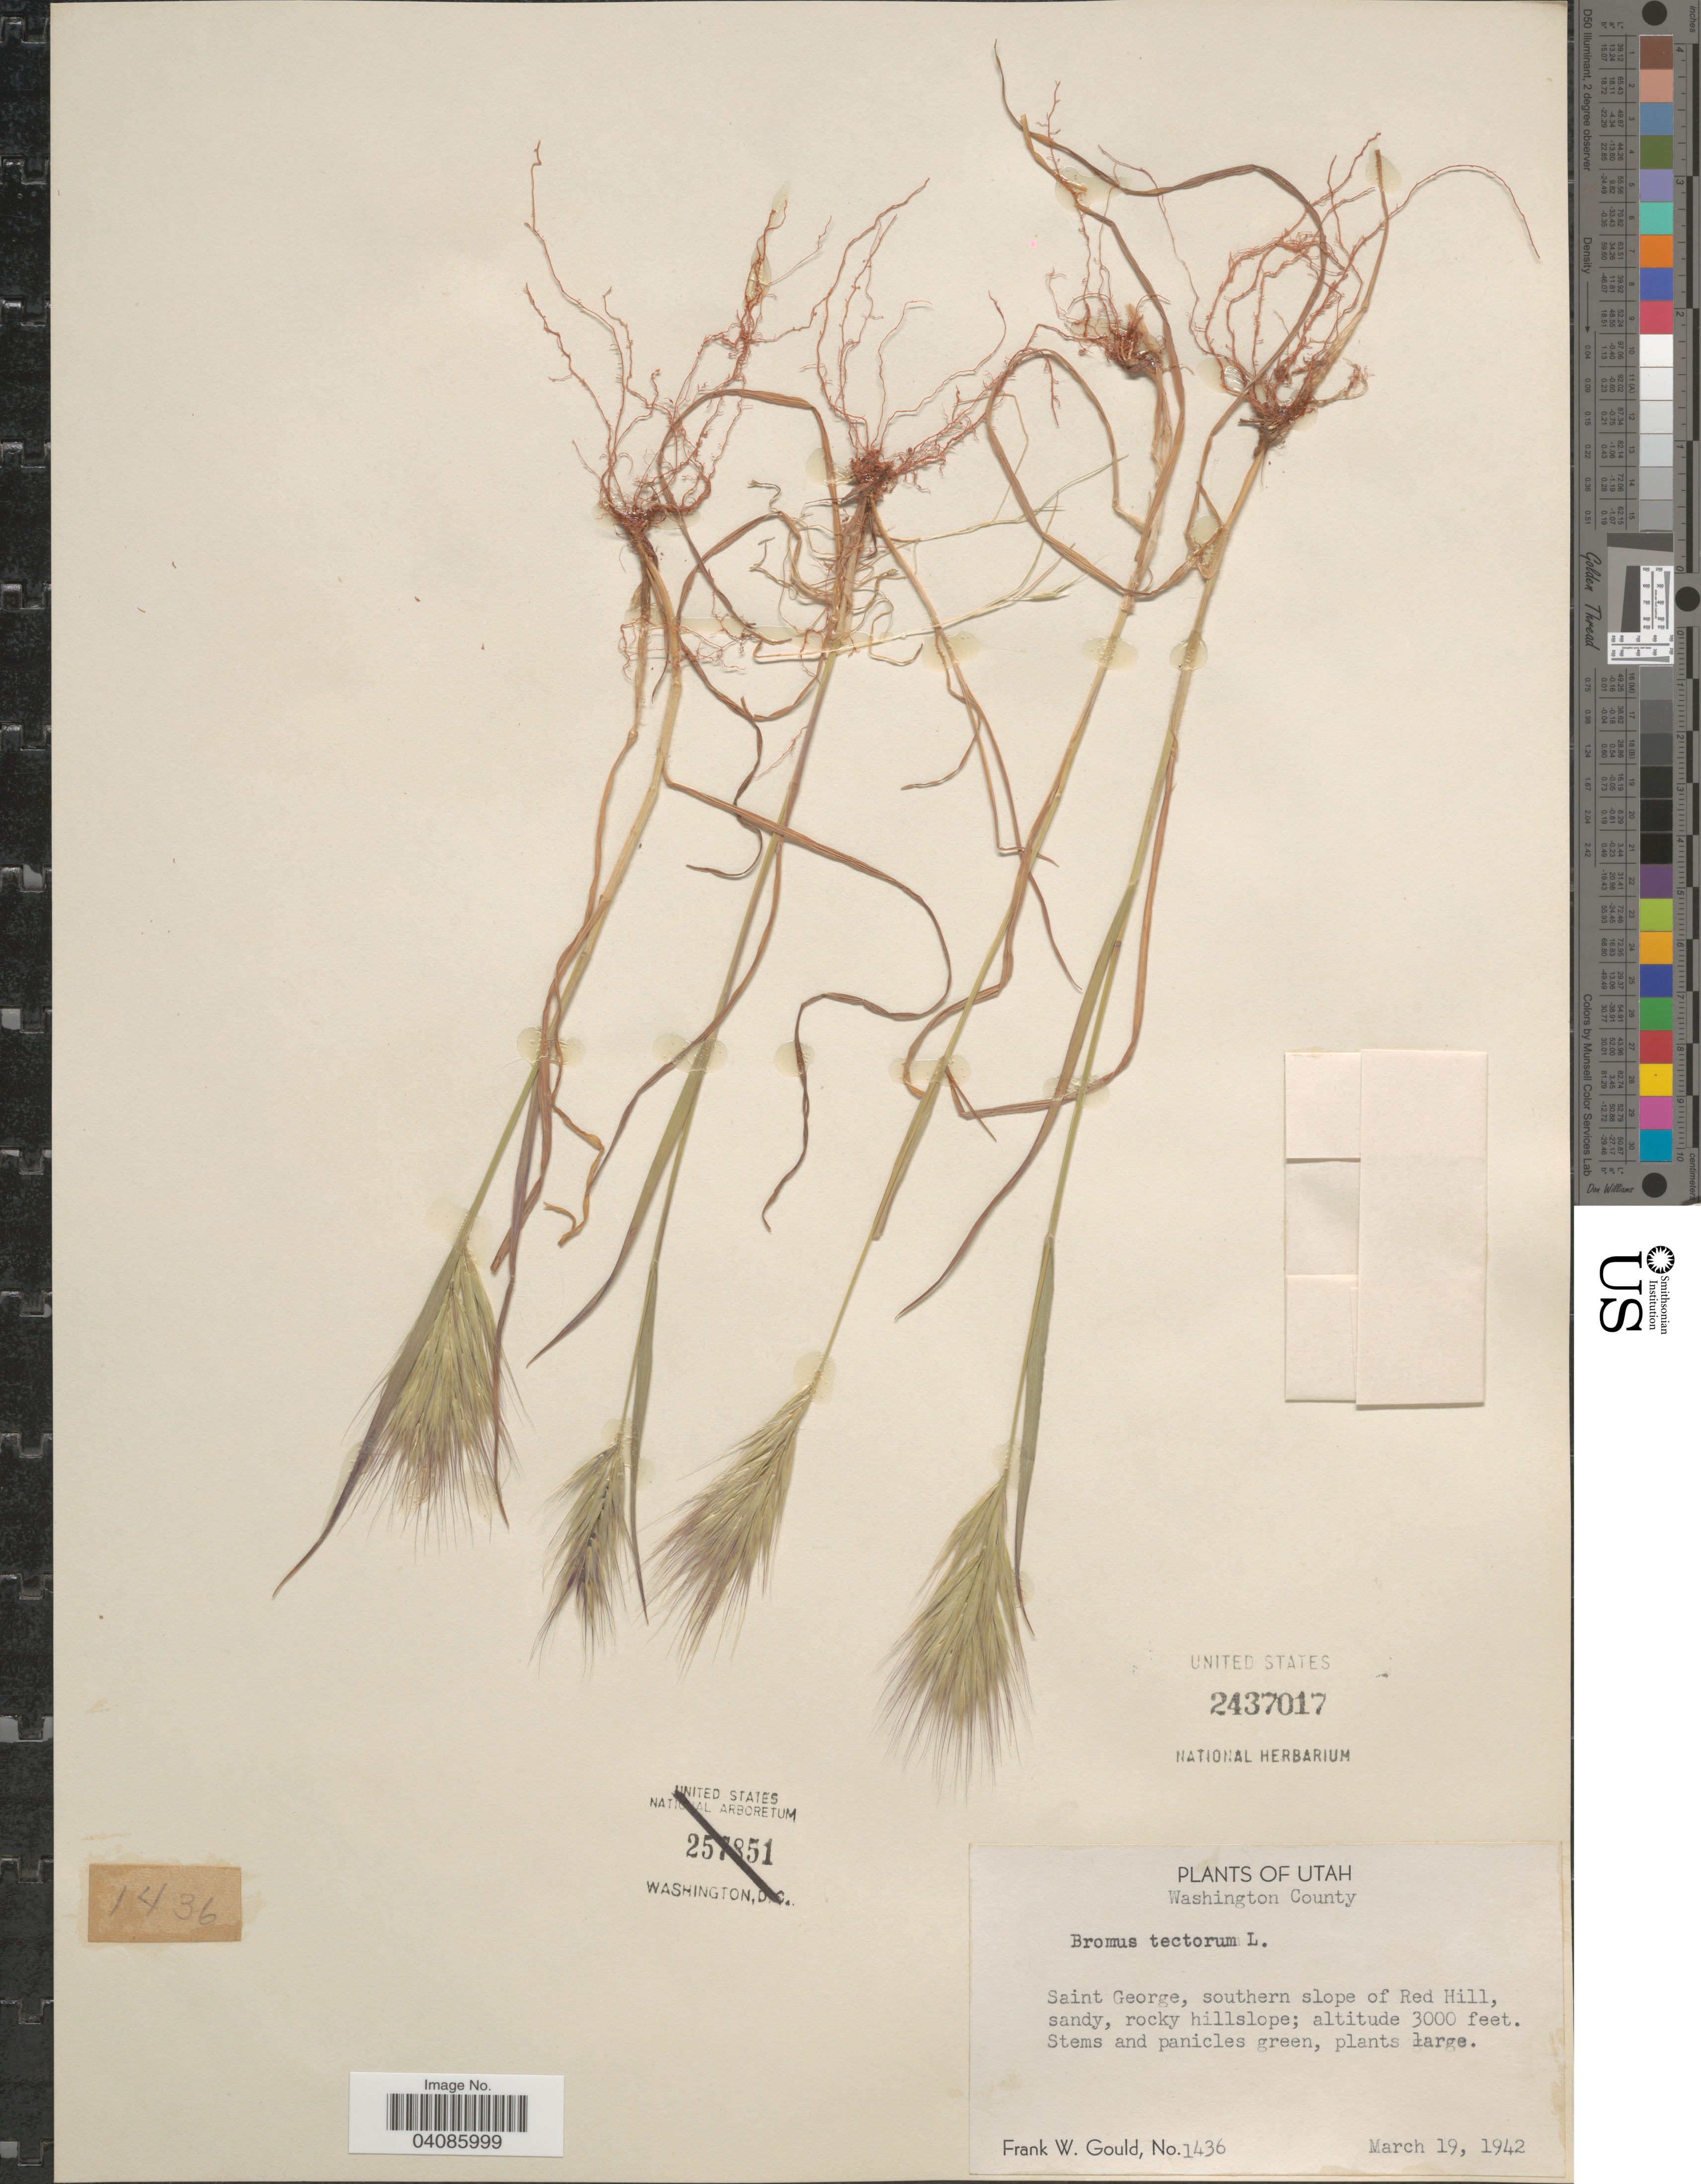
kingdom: Plantae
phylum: Tracheophyta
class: Liliopsida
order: Poales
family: Poaceae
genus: Bromus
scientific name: Bromus tectorum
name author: L.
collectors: F. W. Gould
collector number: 1436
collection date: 1942-03-19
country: United States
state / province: Utah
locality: Washington County. Saint George, southern slope of Red Hill.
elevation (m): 914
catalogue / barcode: US 2437017